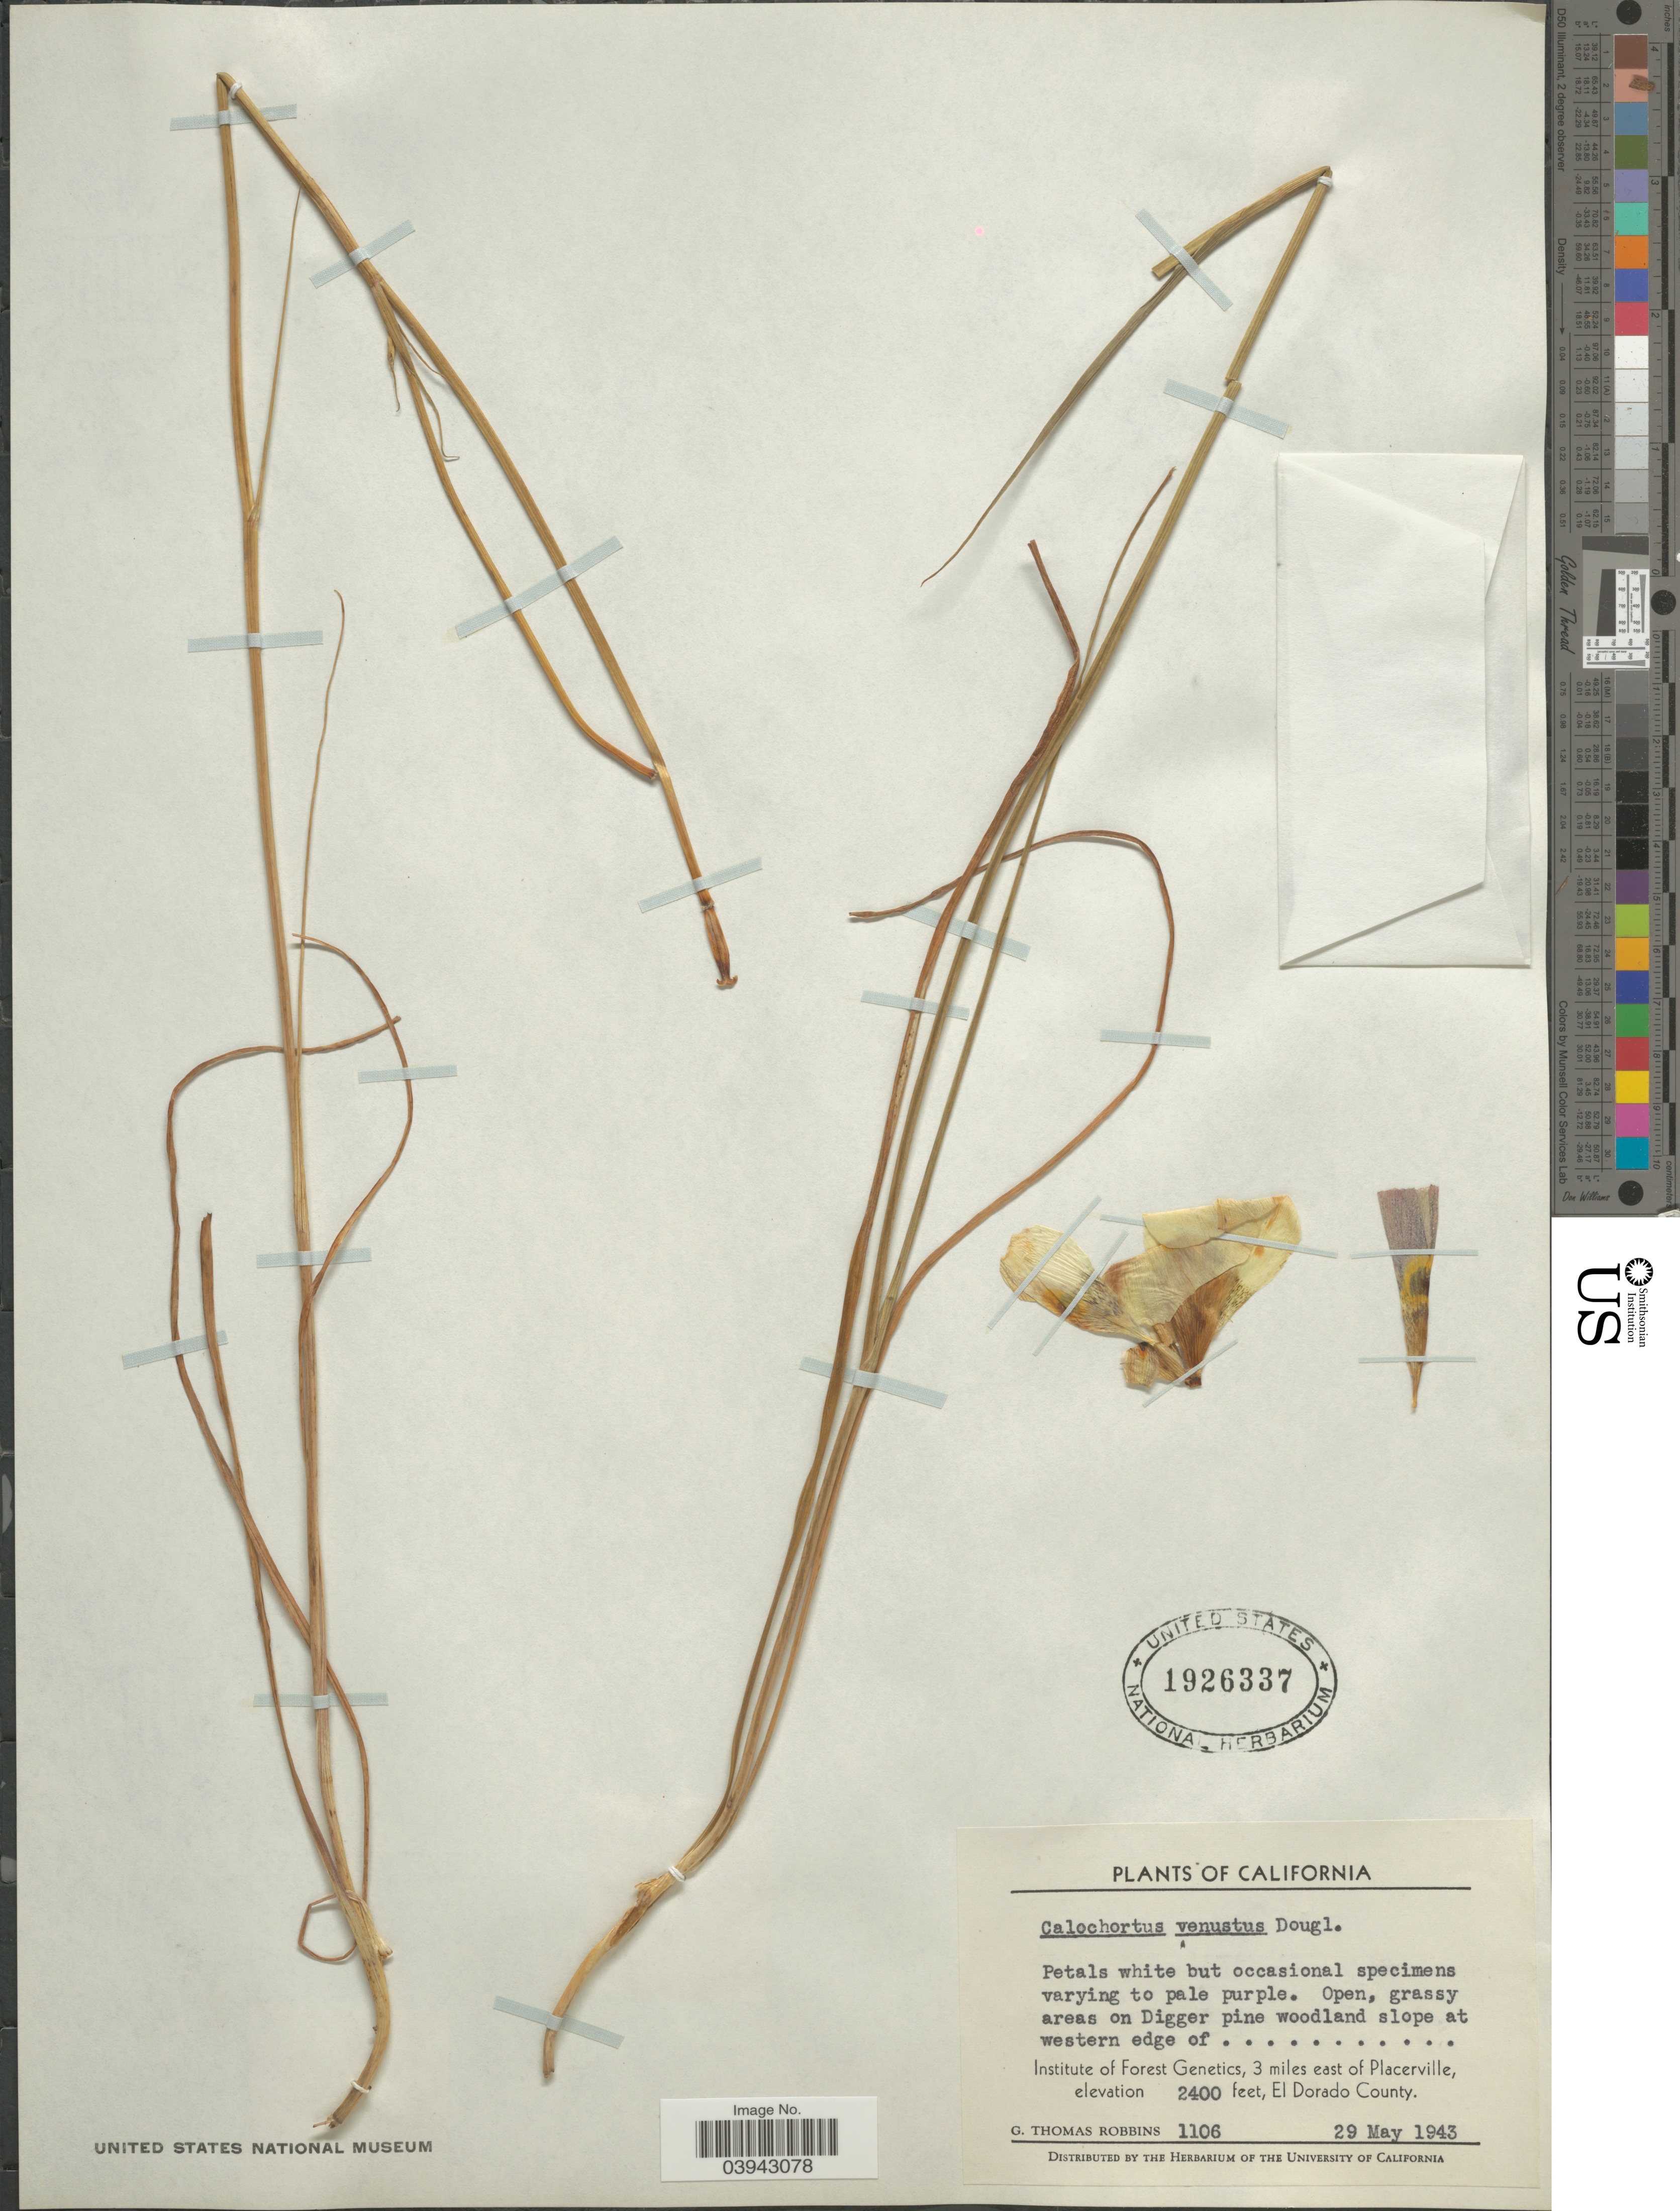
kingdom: Plantae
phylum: Tracheophyta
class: Liliopsida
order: Liliales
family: Liliaceae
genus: Calochortus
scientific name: Calochortus venustus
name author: Douglas ex Benth.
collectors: G. T. Robbins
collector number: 1106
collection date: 1943-05-29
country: United States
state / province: California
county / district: El Dorado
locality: Open, grassy areas on Digger pine woodland slope at western edge of. Institute of Forest Genetics, 3 miles east of Placerville, El Dorado County.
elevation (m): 732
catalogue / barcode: US 1926337